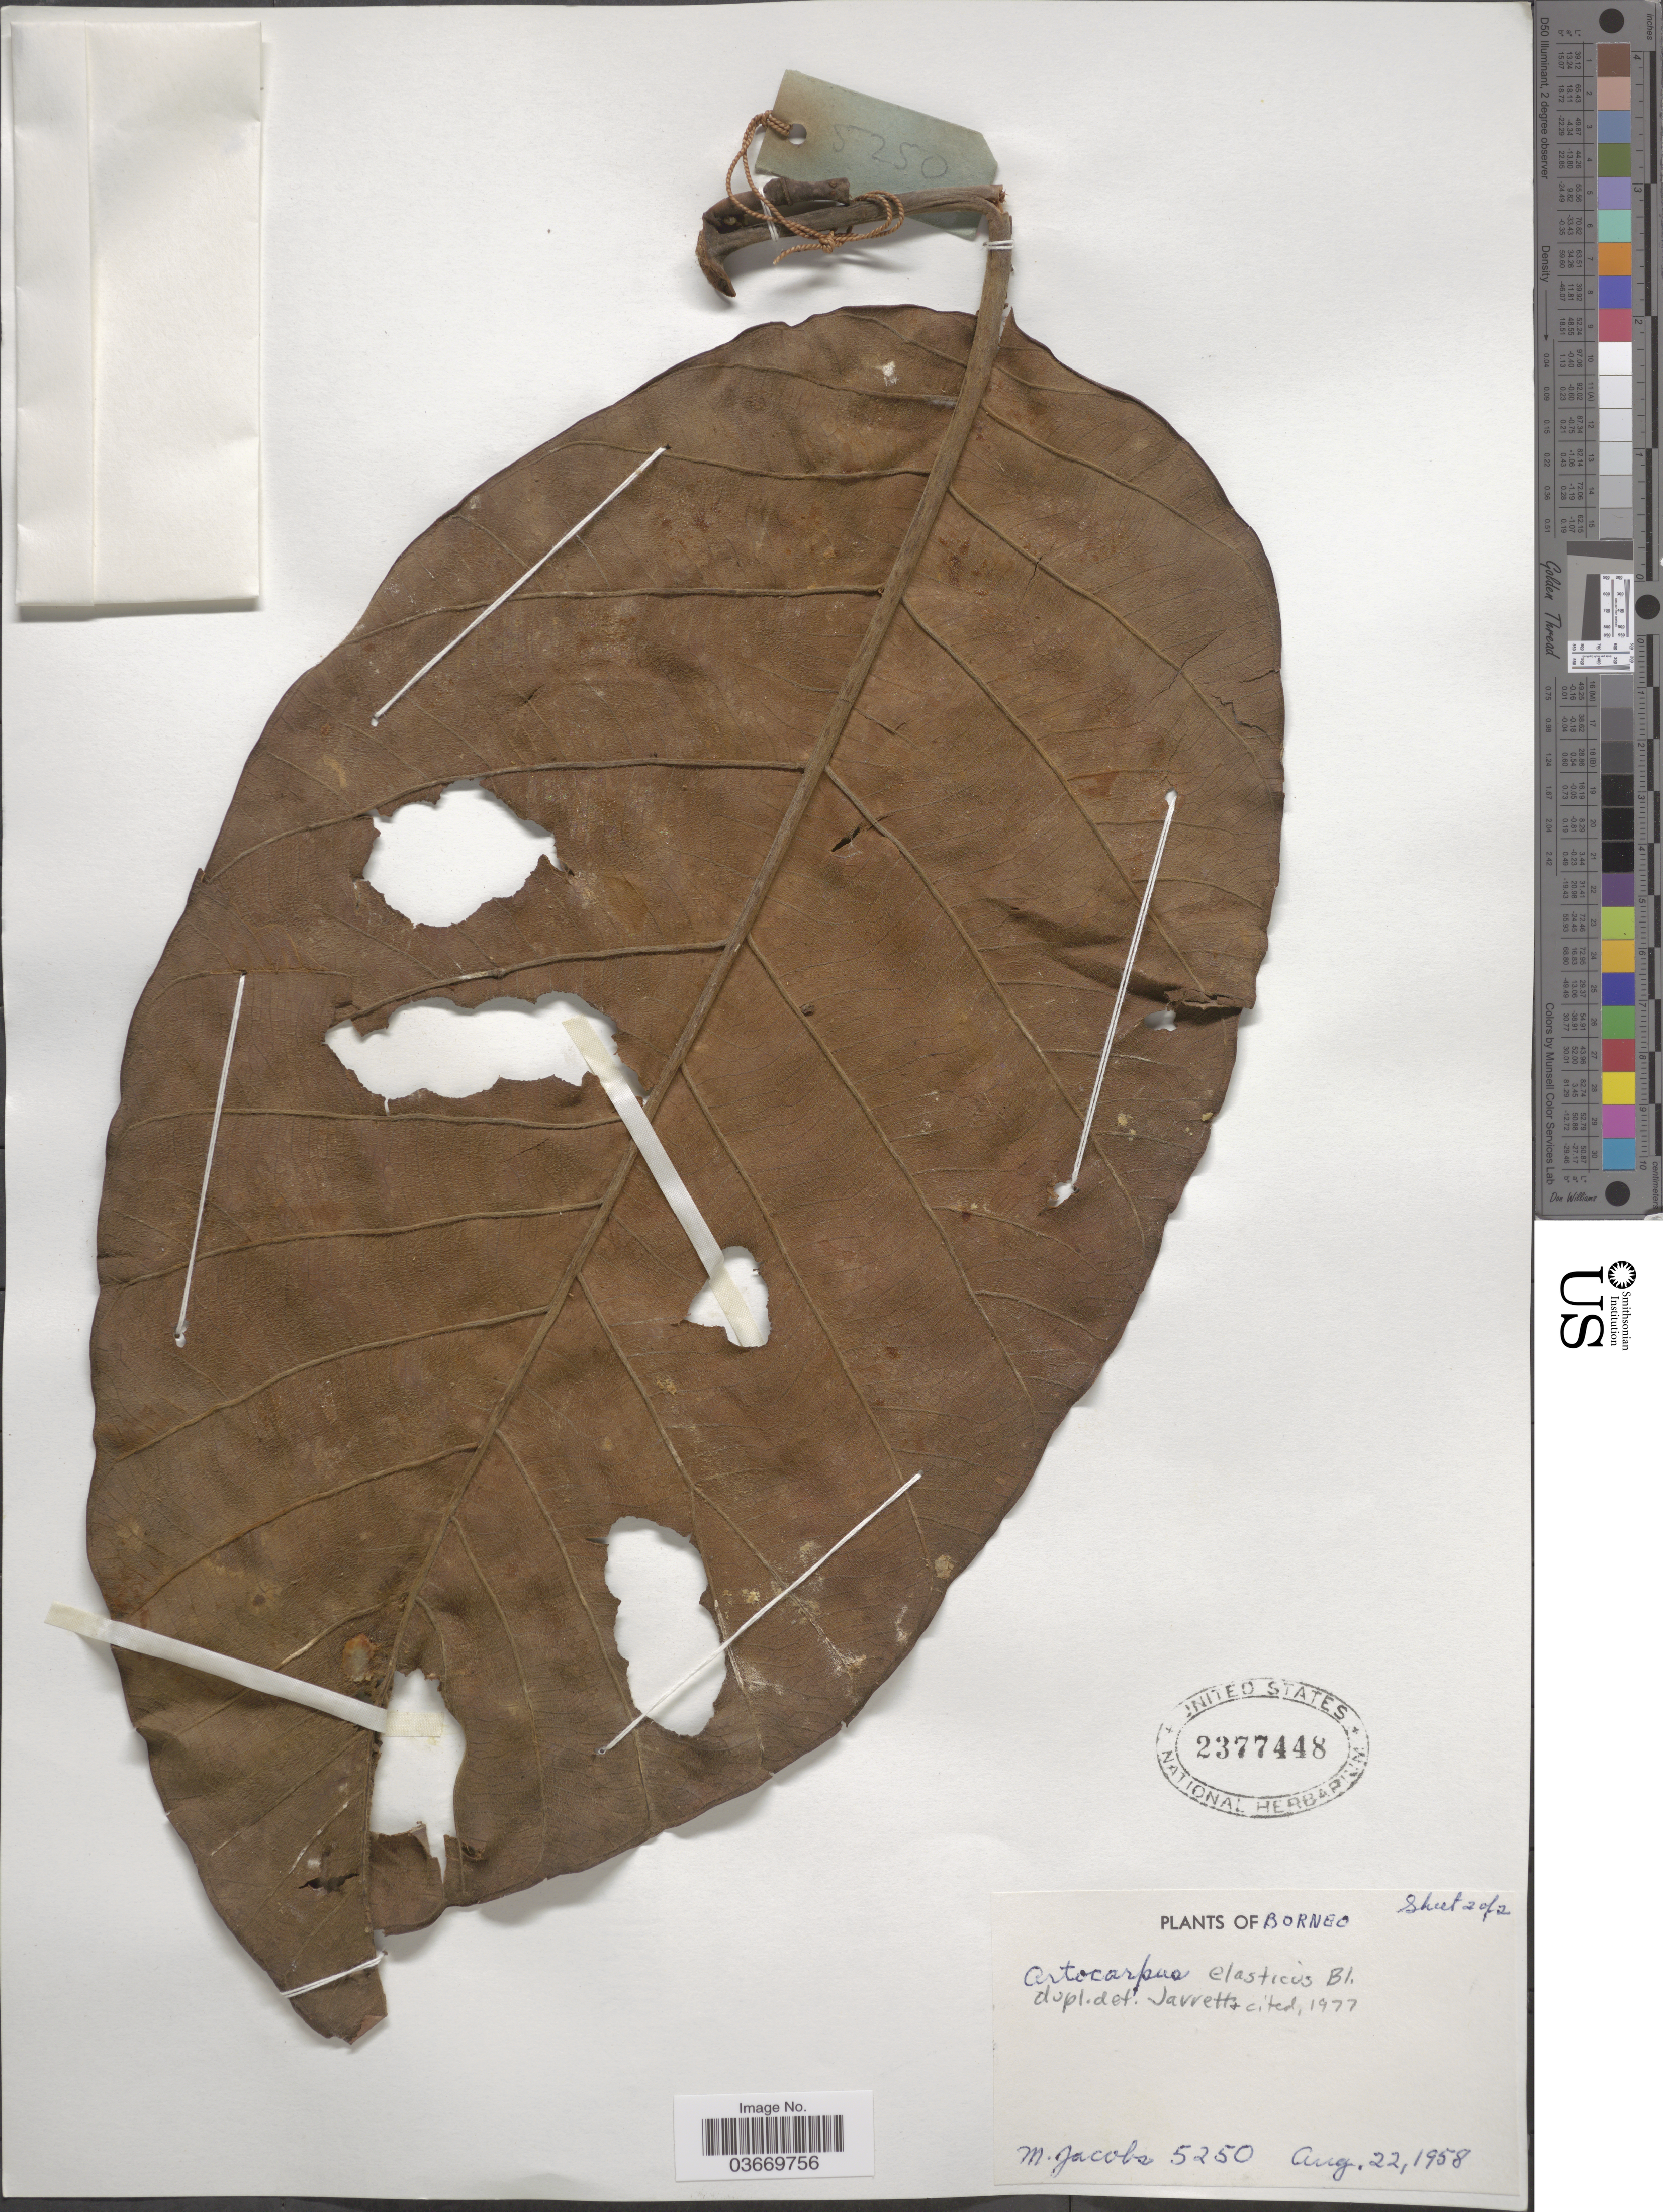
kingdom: Plantae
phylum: Tracheophyta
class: Magnoliopsida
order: Rosales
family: Moraceae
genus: Artocarpus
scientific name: Artocarpus elasticus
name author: Reinw. ex Blume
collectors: M. Jacobs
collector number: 5250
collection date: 1958-08-22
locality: Borneo.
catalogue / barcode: US 2377448